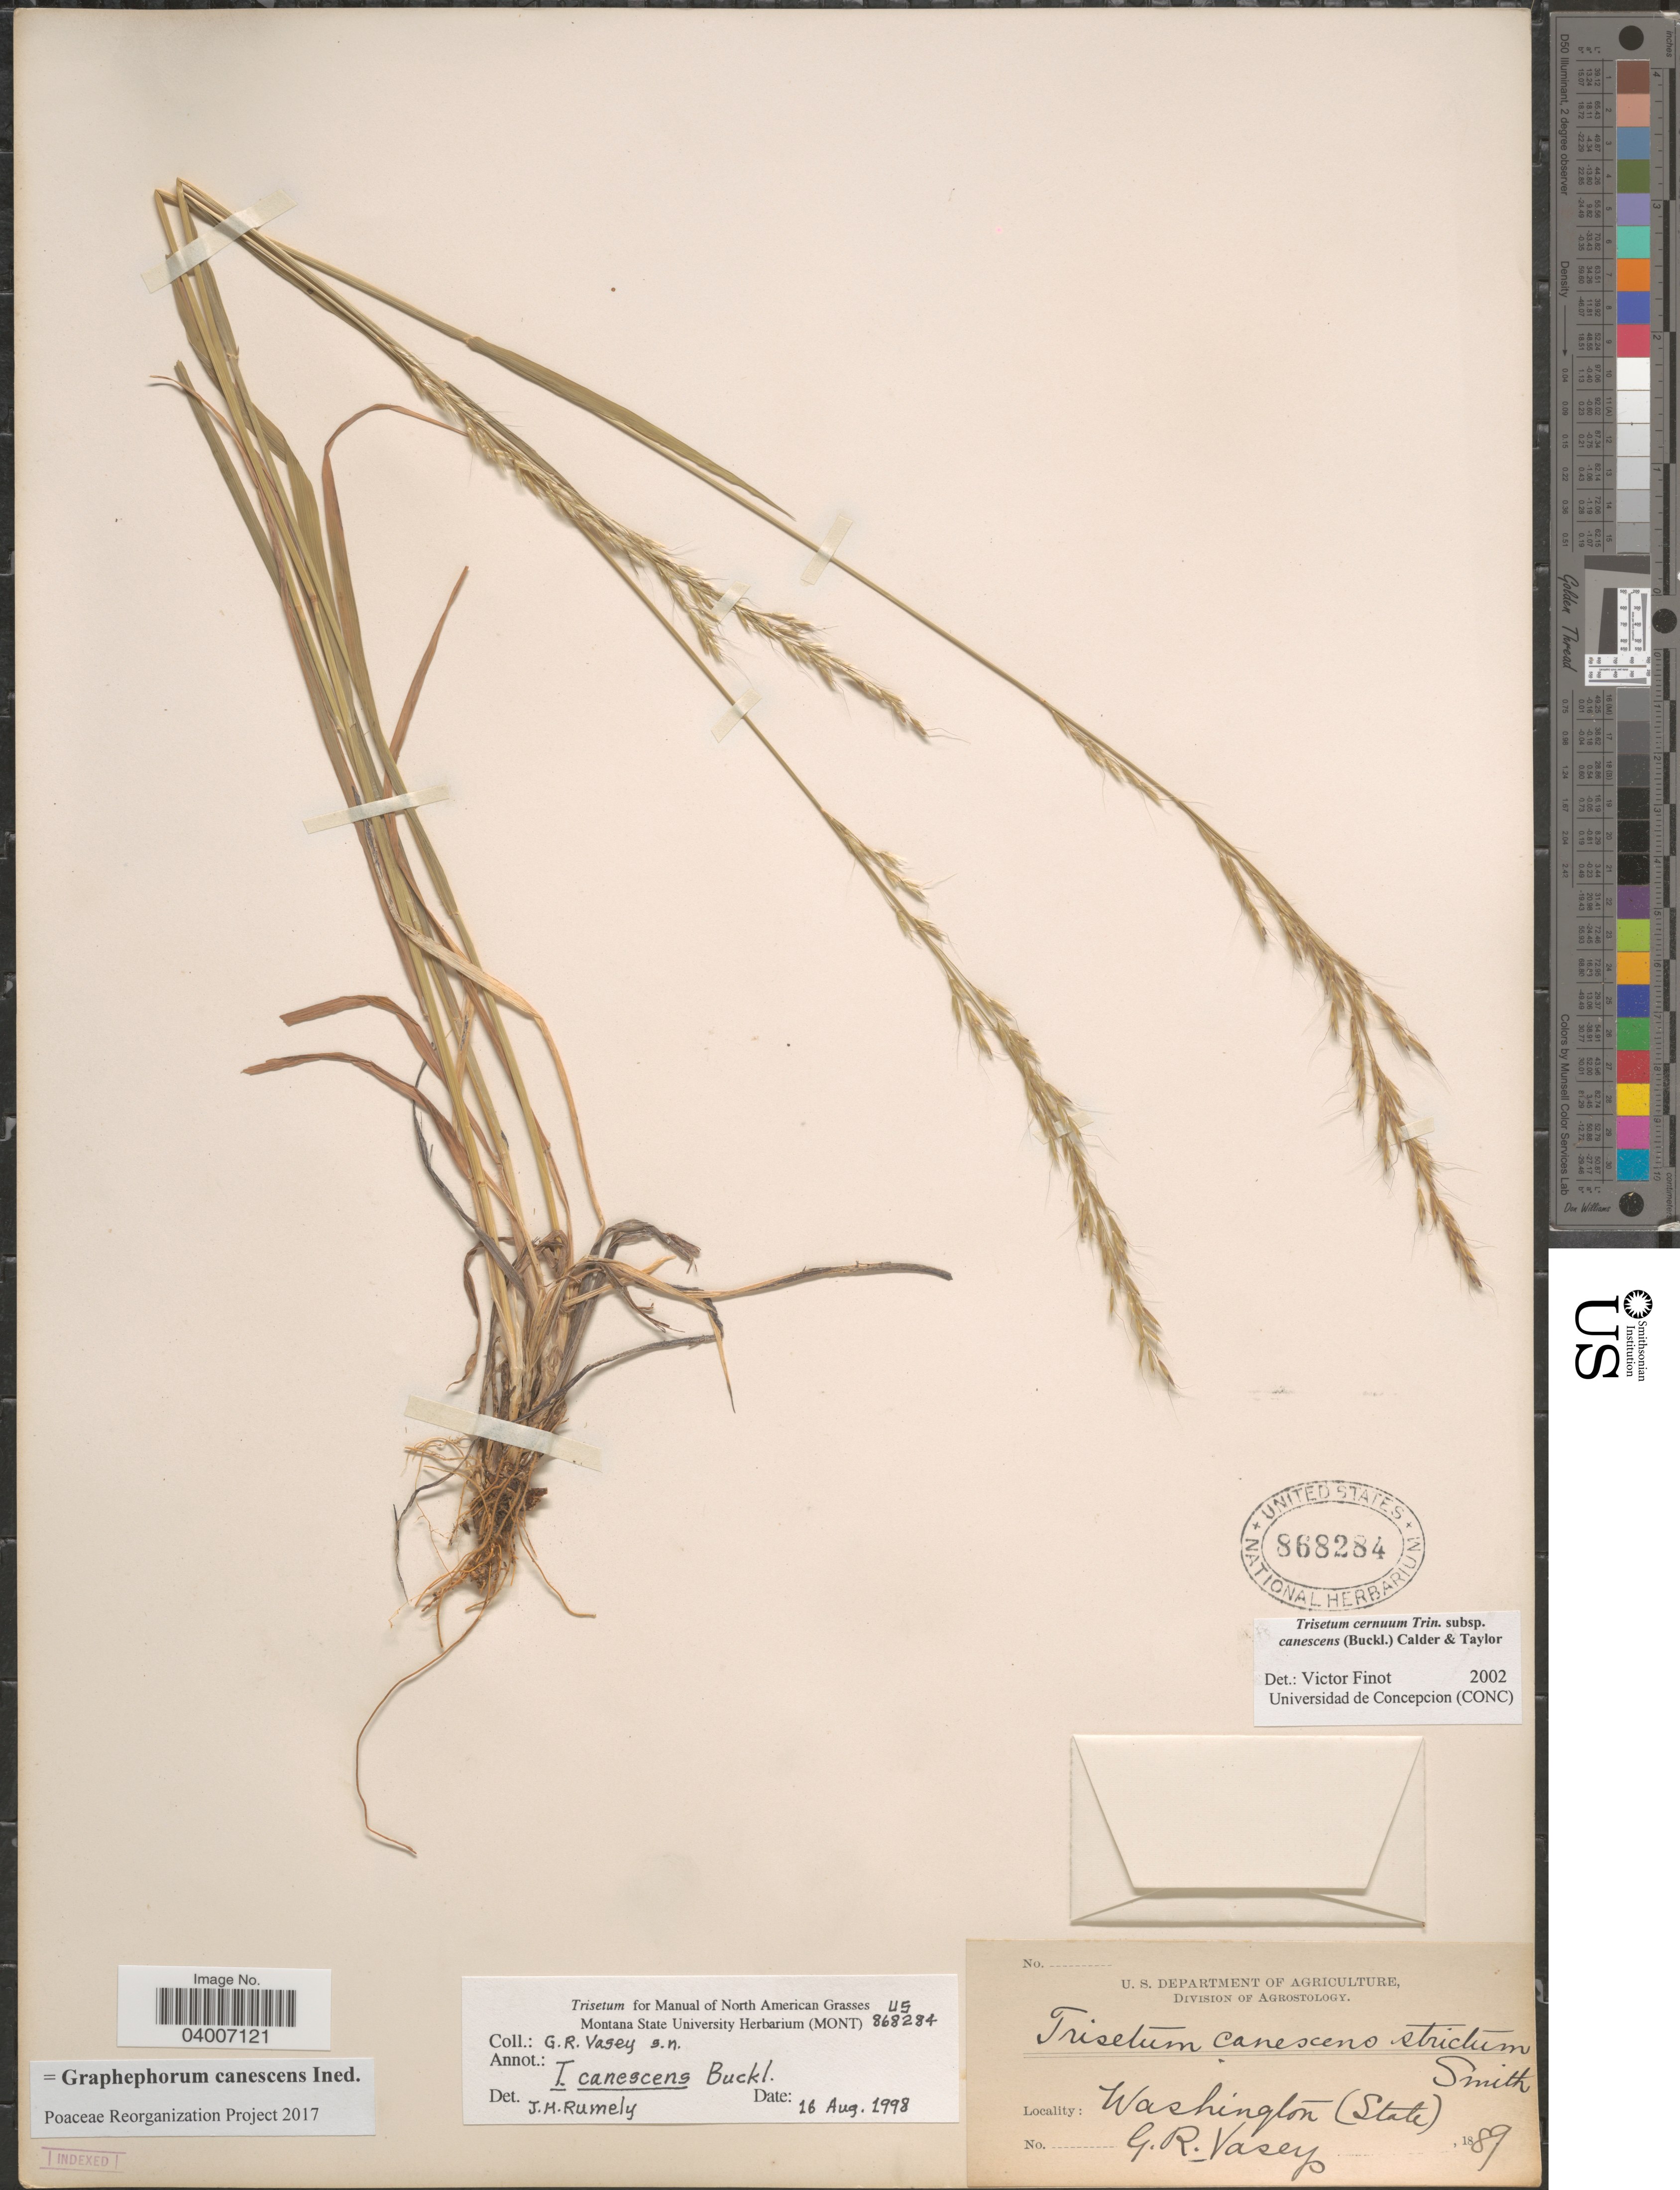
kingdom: Plantae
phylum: Tracheophyta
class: Liliopsida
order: Poales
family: Poaceae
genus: Graphephorum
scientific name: Graphephorum canescens ined.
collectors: G. R. Vasey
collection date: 1889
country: United States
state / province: Washington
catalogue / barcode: US 868284